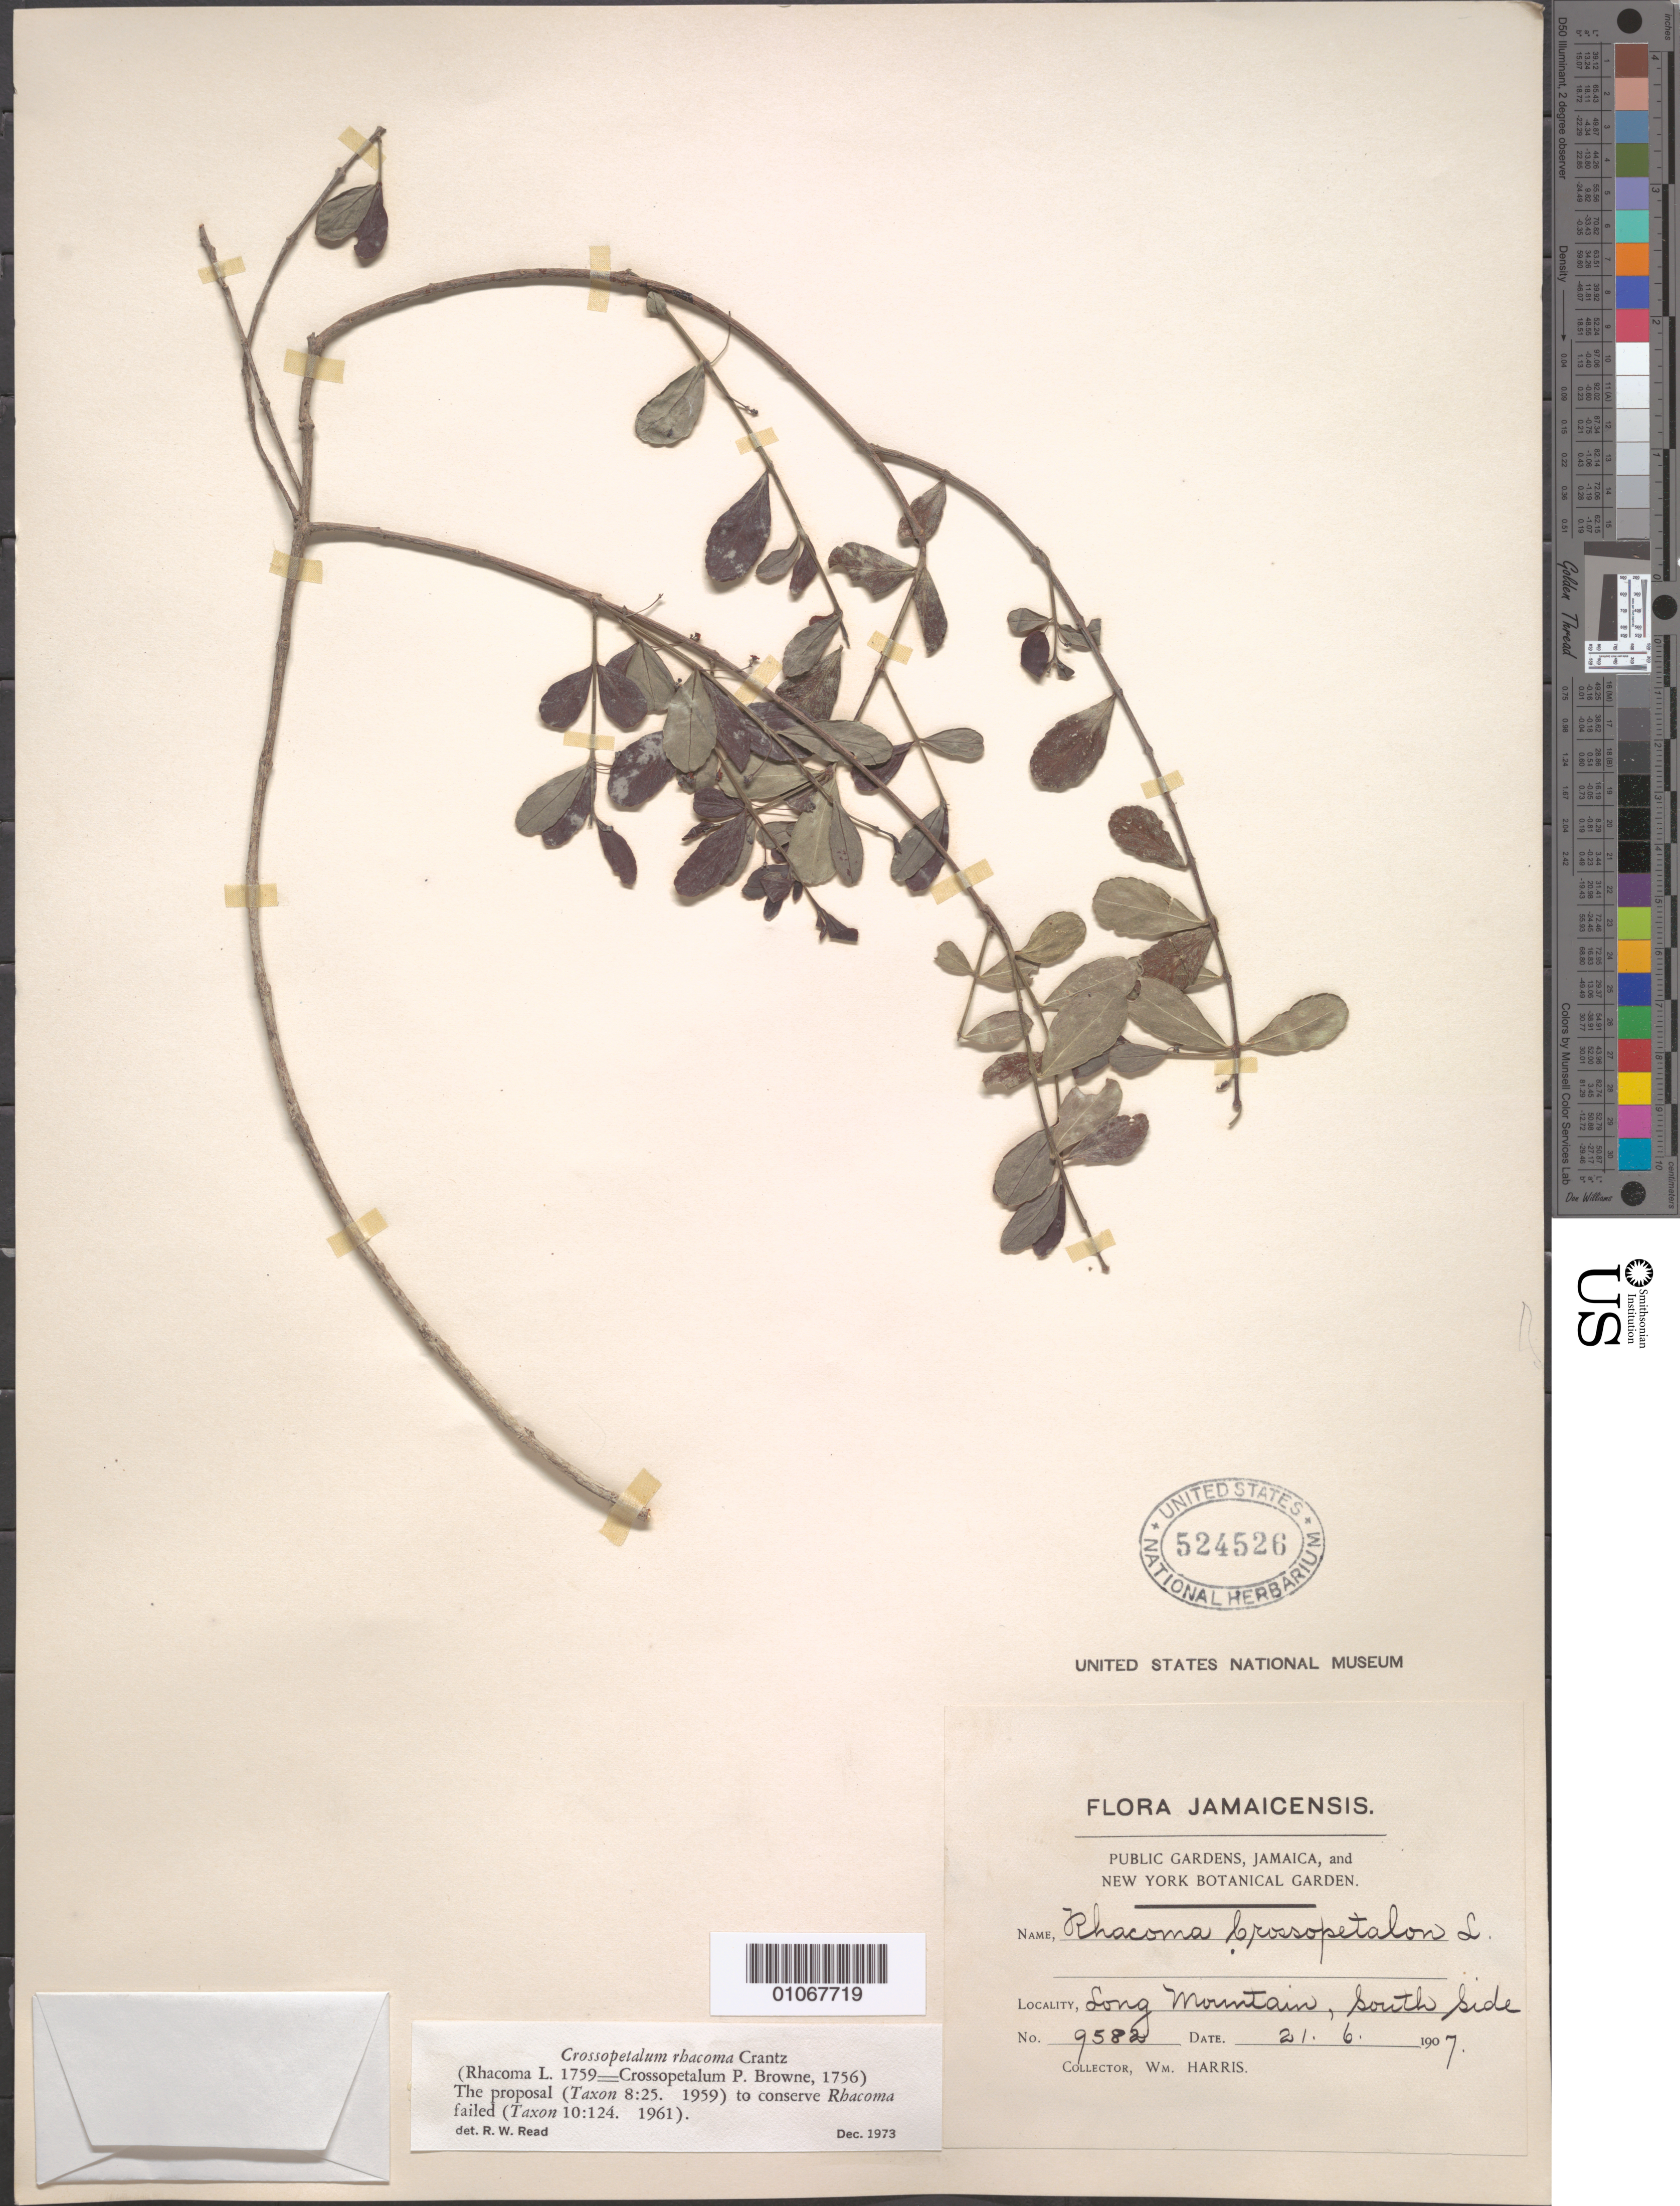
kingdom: Plantae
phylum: Tracheophyta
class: Magnoliopsida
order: Celastrales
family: Celastraceae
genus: Crossopetalum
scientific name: Crossopetalum rhacoma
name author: Crantz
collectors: W. Harris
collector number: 9582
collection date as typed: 21 Jun 1907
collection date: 1907-06-21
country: Jamaica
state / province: Saint Andrew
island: Jamaica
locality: Long mountain, South side.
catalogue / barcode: US 524526